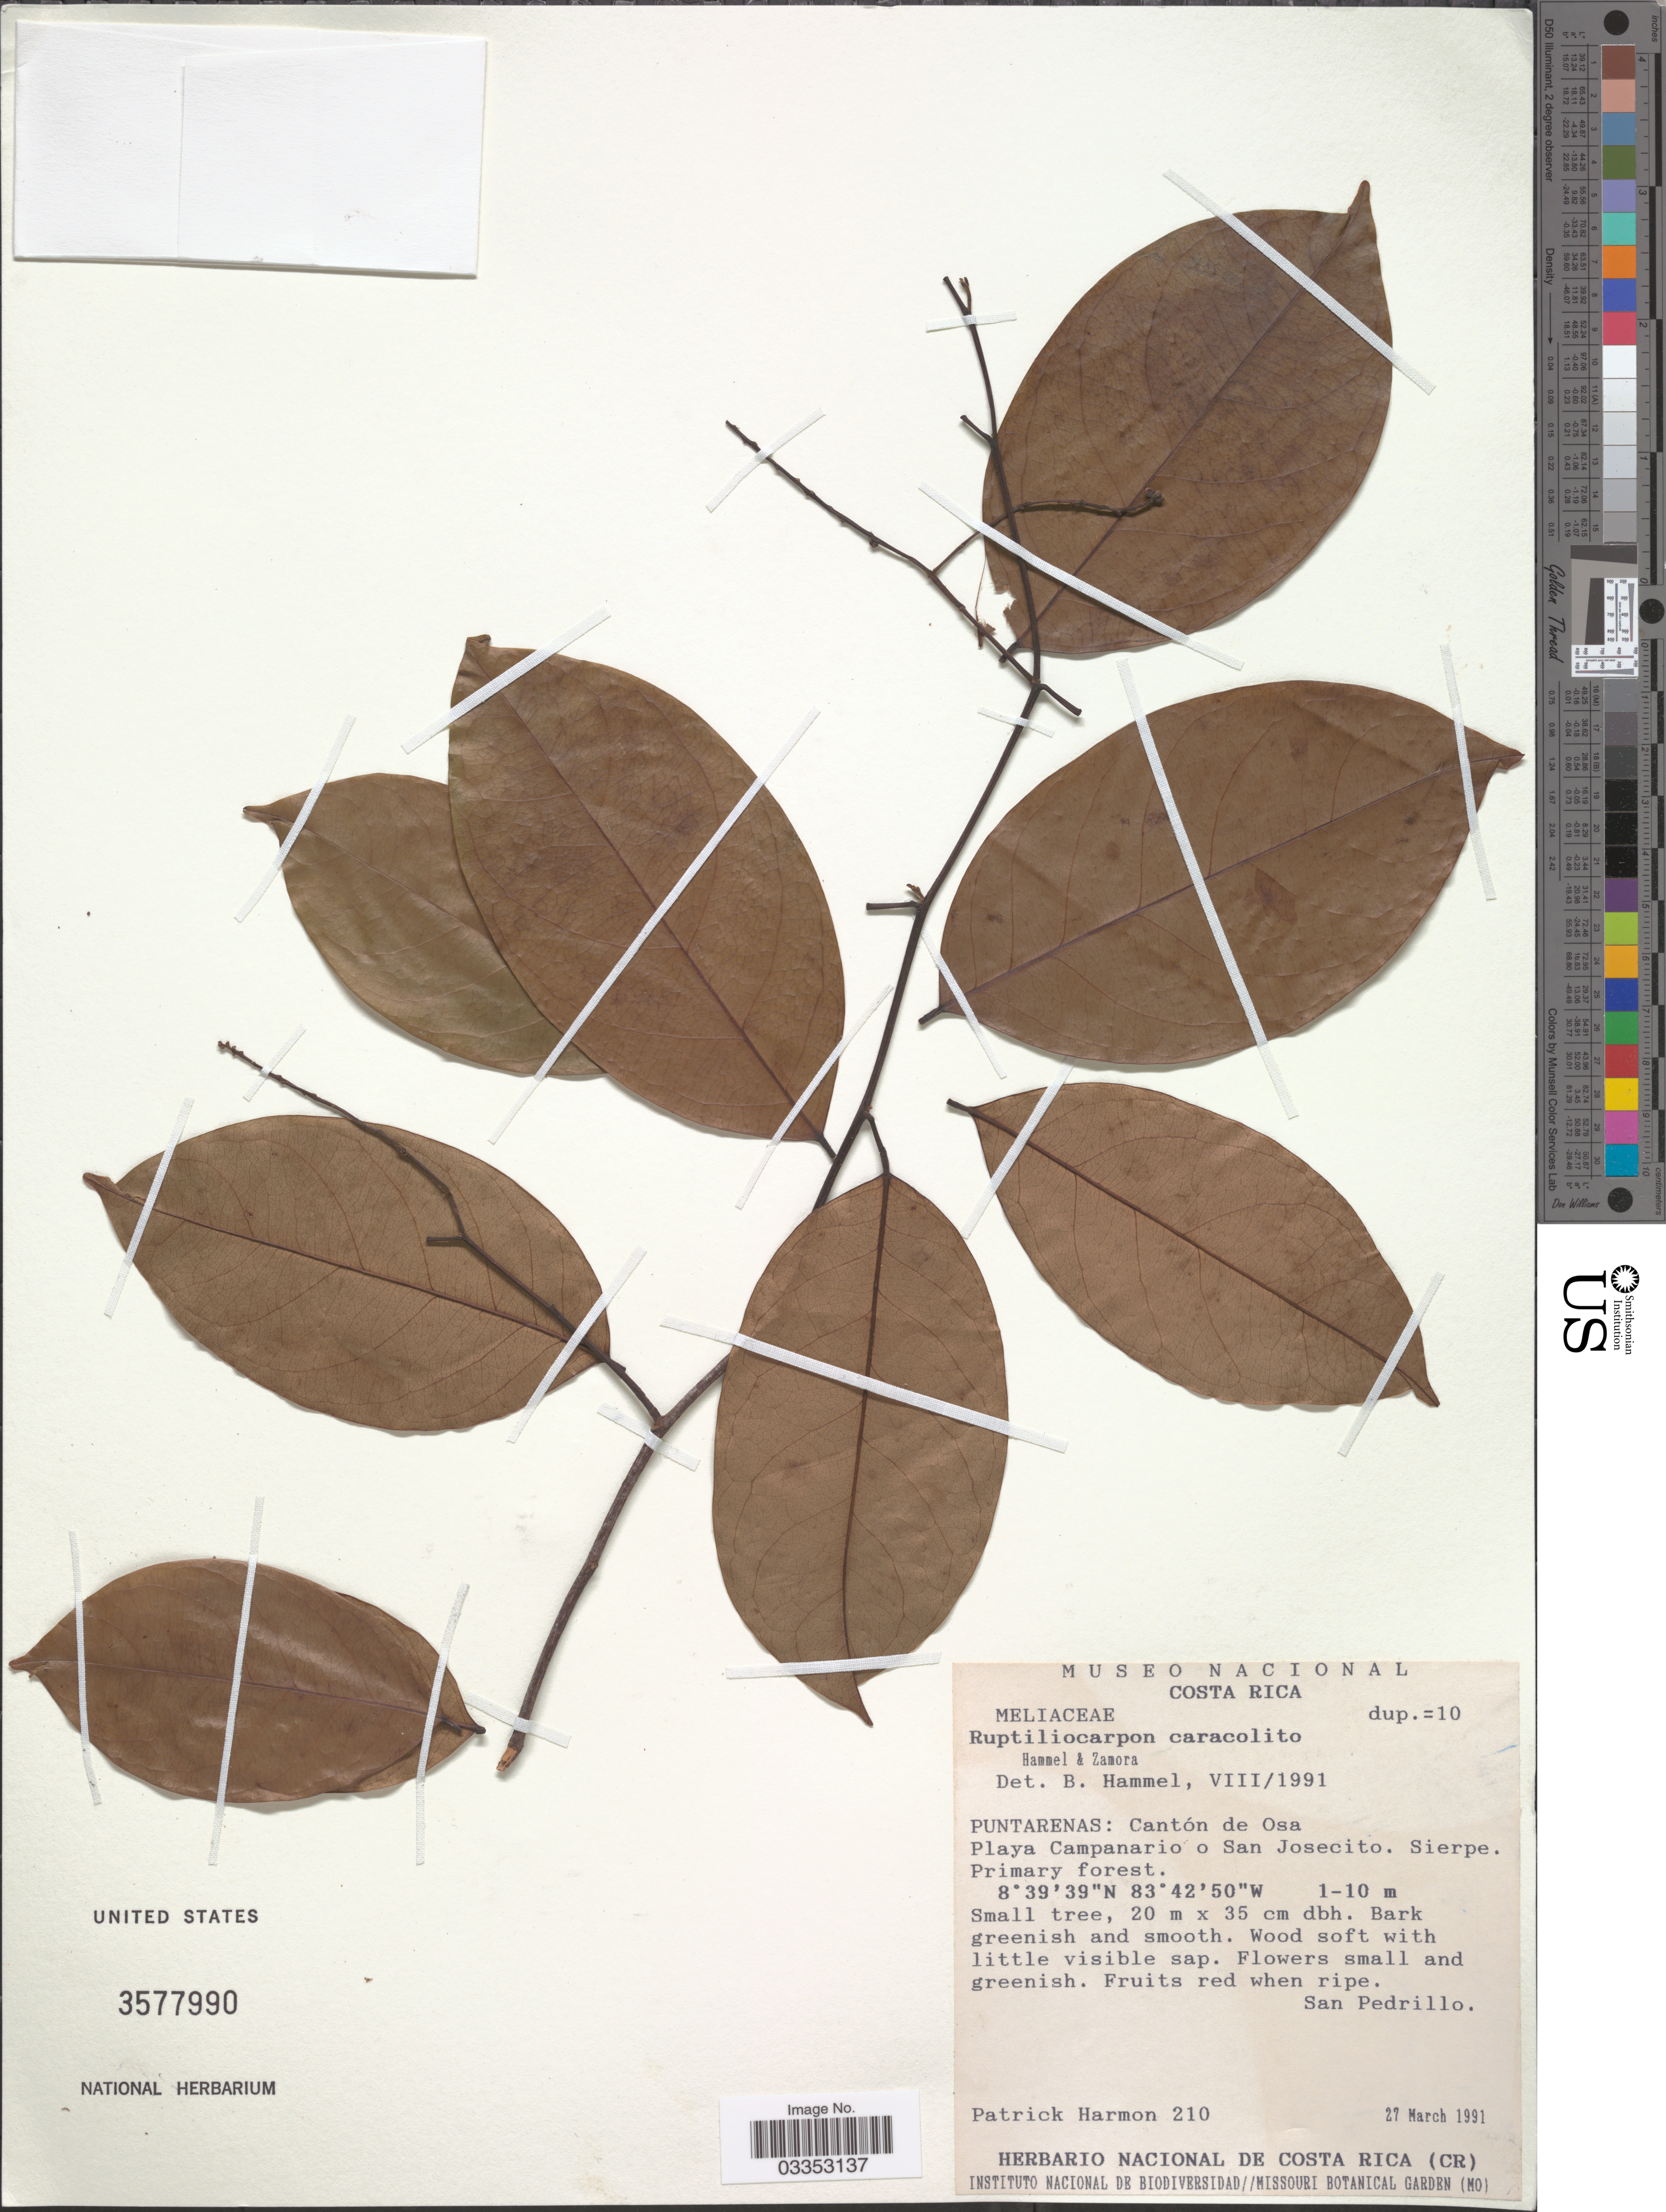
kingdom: Plantae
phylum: Tracheophyta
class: Magnoliopsida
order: Celastrales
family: Lepidobotryaceae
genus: Ruptiliocarpon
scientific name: Ruptiliocarpon caracolito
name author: Hammel & N. Zamora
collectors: P. Harmon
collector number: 210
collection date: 1991-03-27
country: Costa Rica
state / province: Puntarenas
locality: Cantón de Osa. Playa Campanario o San Josecito. Sierpe. San Pedrillo. [unsure placement]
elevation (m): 1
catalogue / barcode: US 3577990